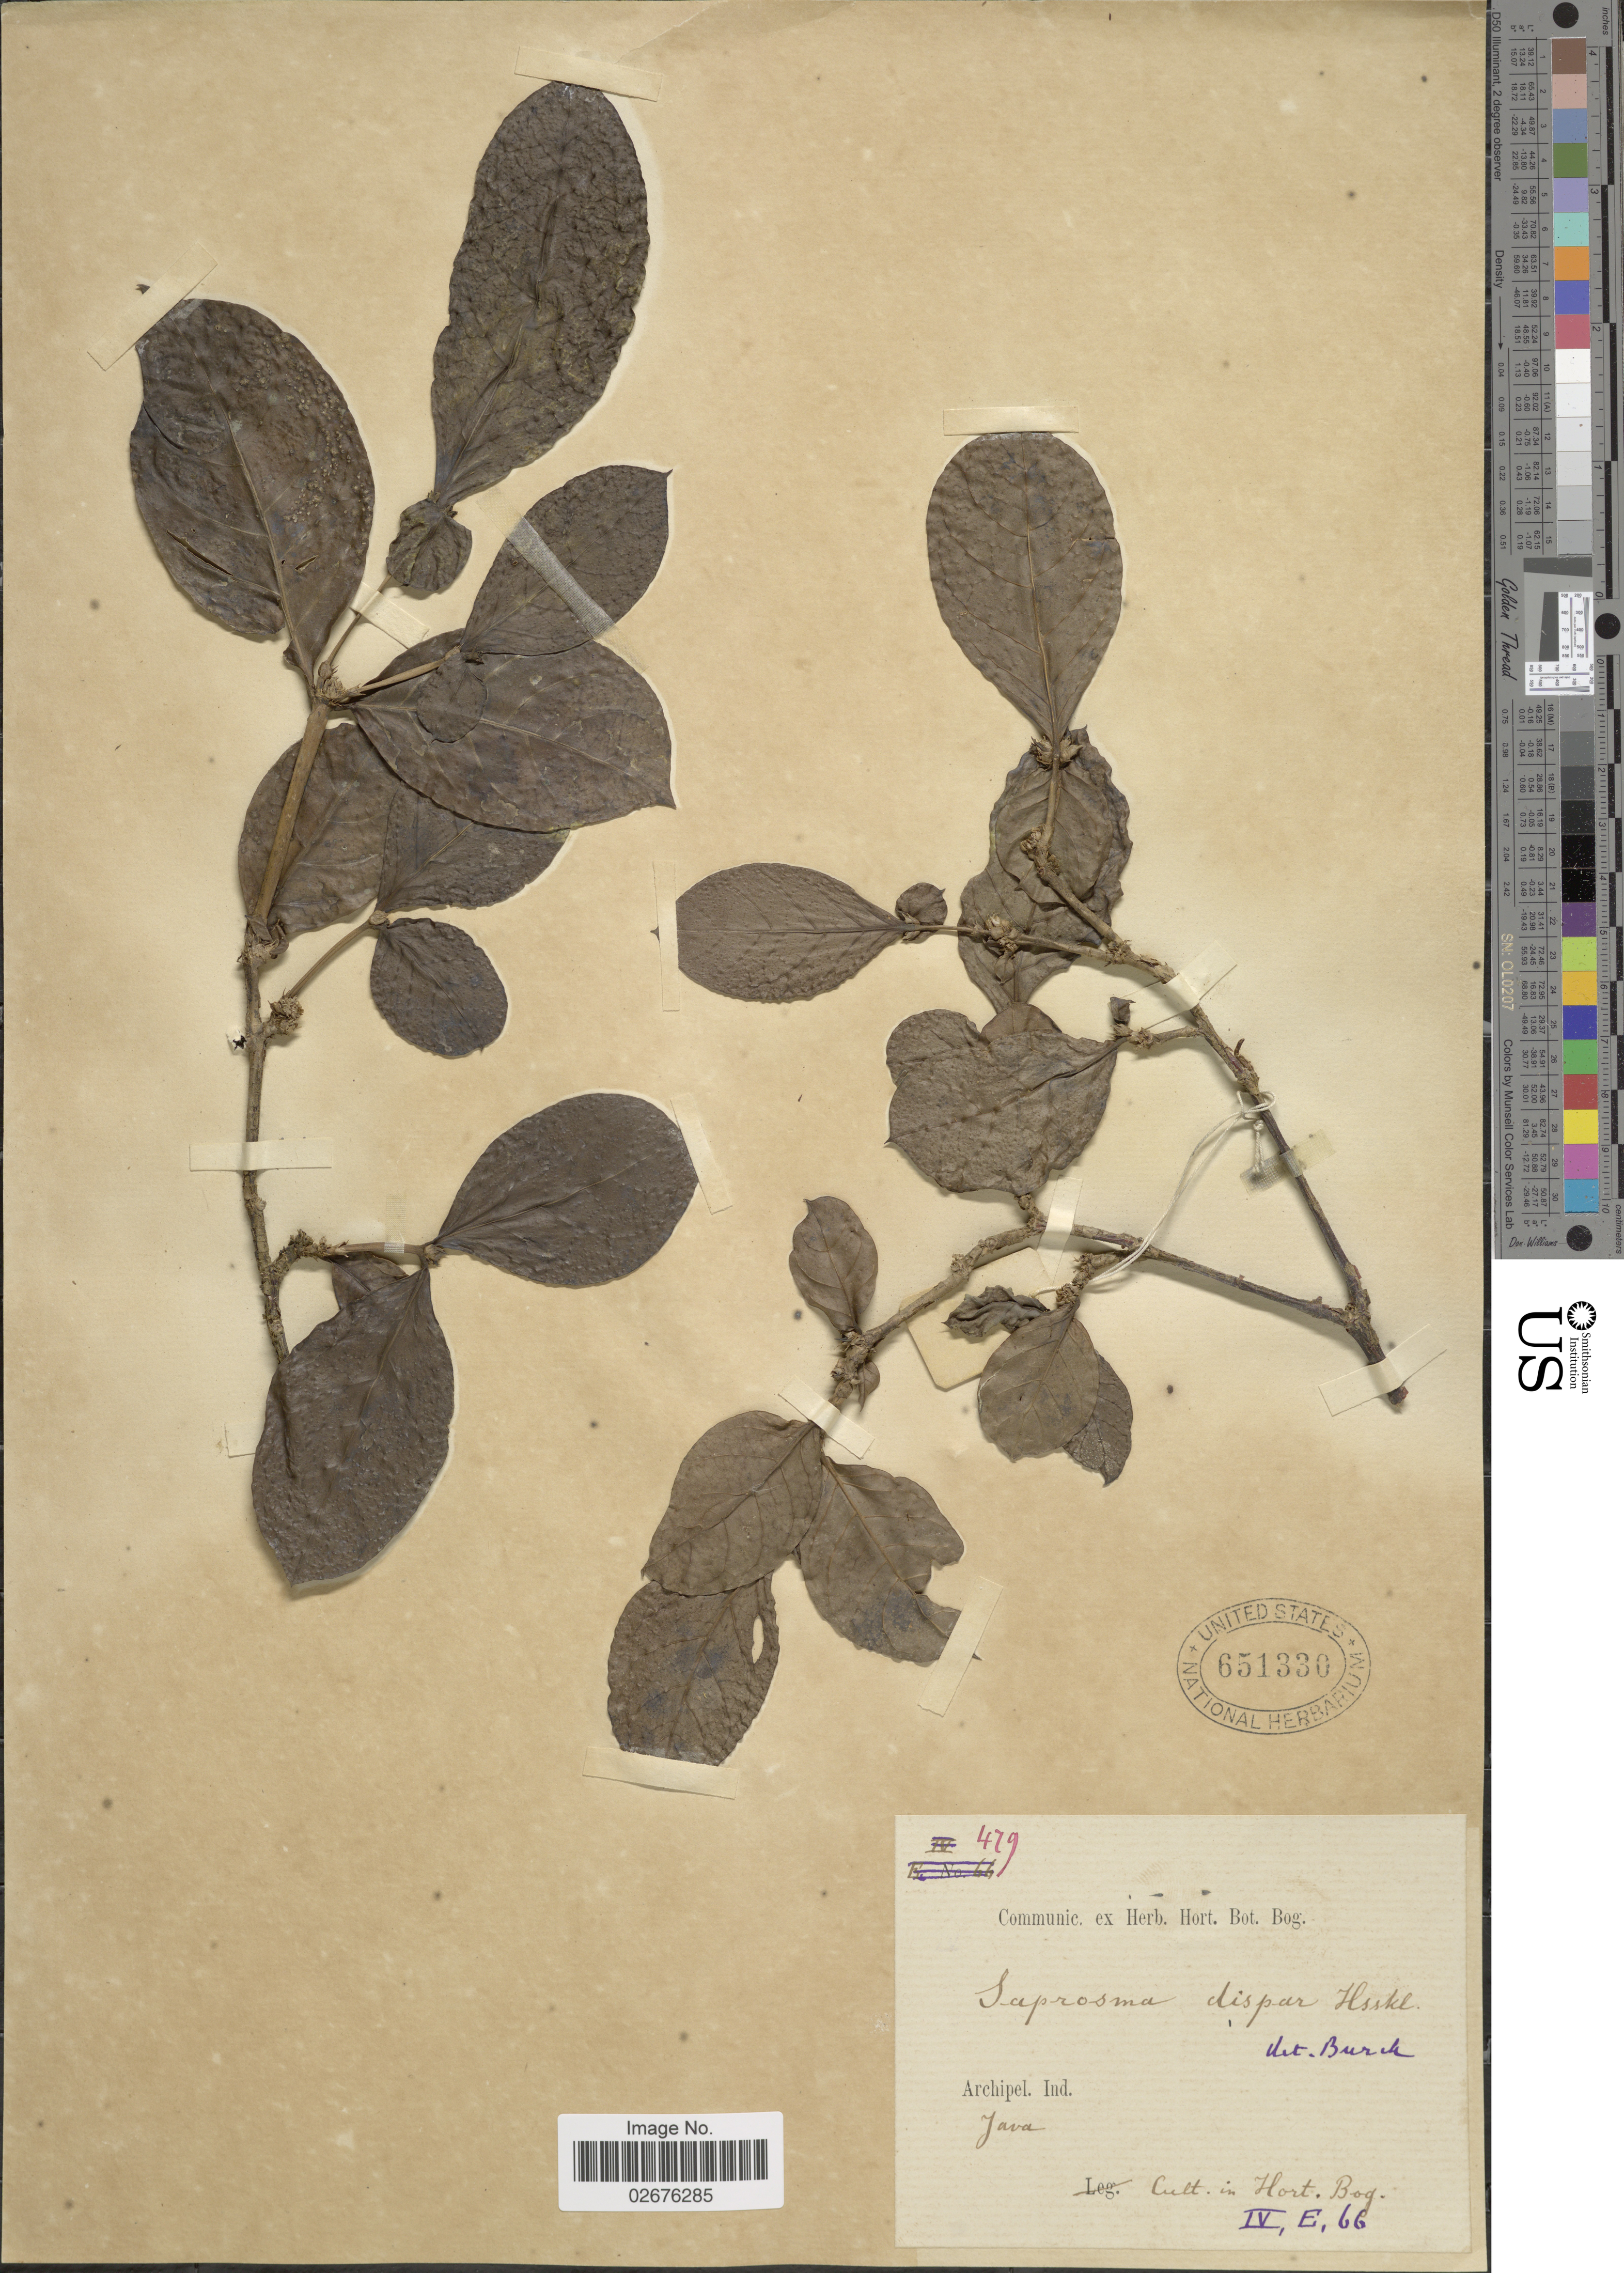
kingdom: Plantae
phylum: Tracheophyta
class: Magnoliopsida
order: Gentianales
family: Rubiaceae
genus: Saprosma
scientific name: Saprosma dispar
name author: Hassk.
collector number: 479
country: Indonesia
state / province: Java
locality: Archipel. Ind. Cult. in Hort. Bog. IV, E, 66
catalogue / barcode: US 651330